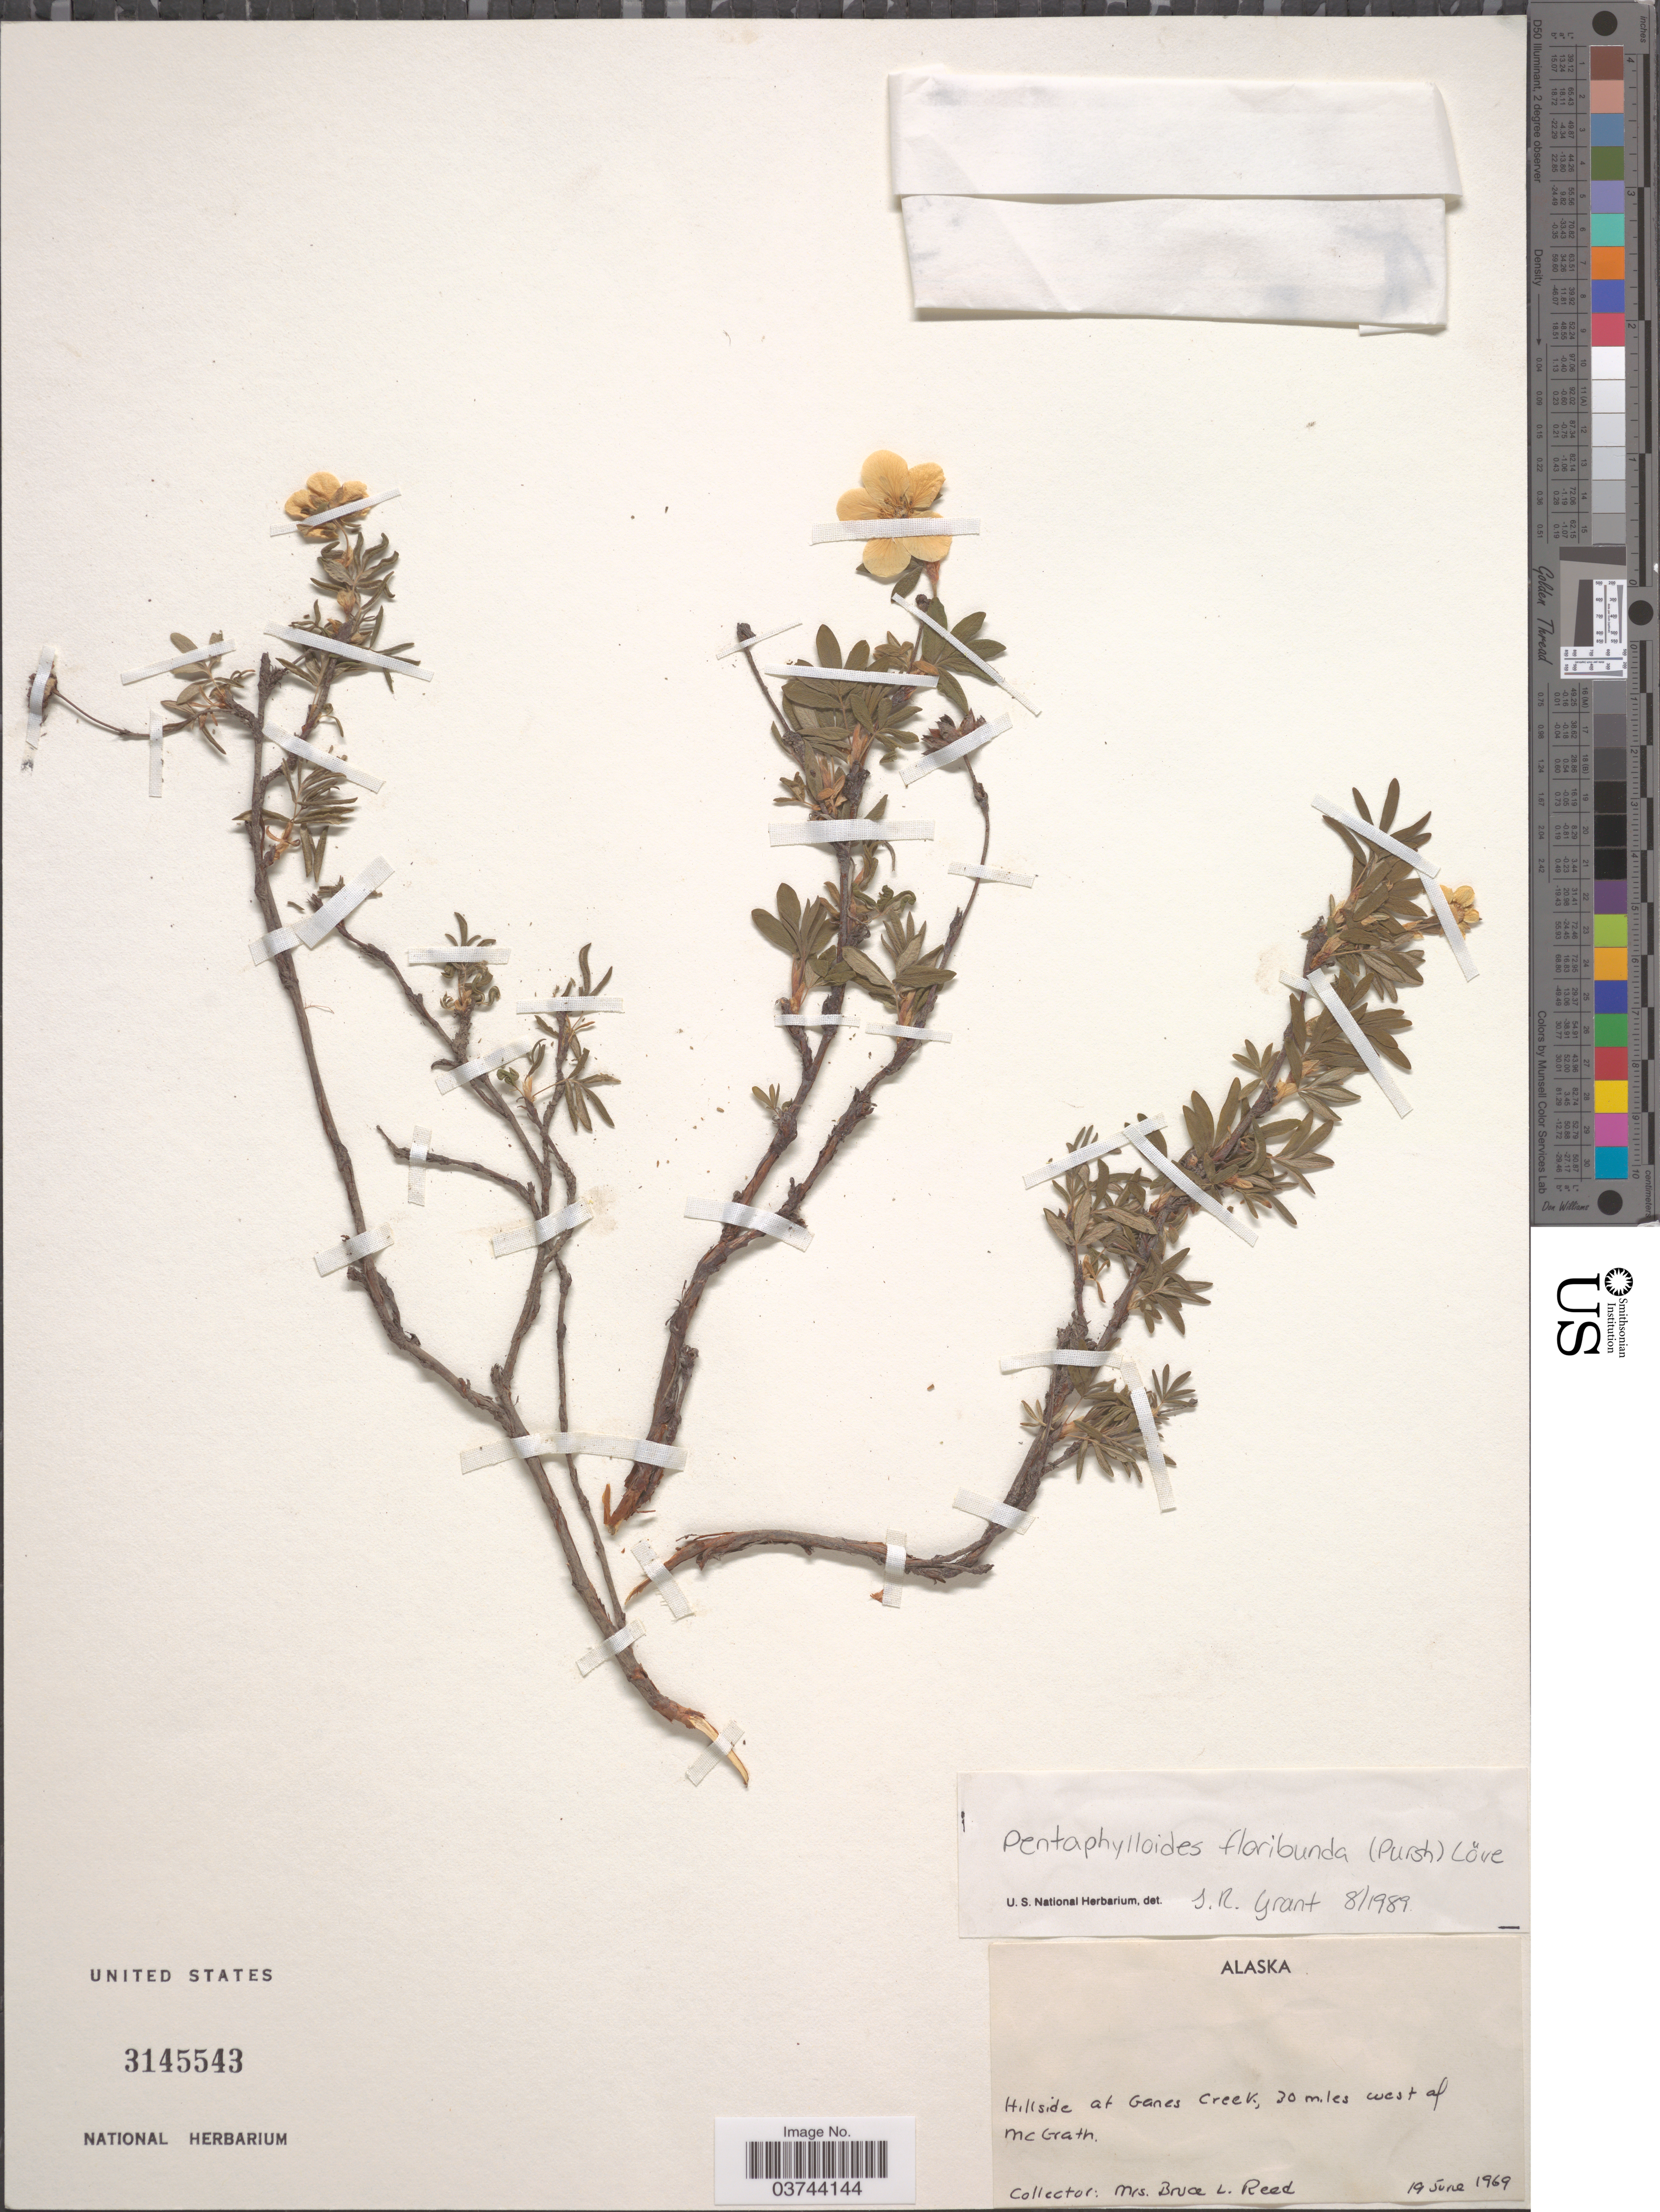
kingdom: Plantae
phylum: Tracheophyta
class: Magnoliopsida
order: Rosales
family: Rosaceae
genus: Dasiphora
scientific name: Dasiphora fruticosa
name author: (L.) Rydb.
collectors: B. Reed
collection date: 1969-06-19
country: United States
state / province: Alaska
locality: Hillside at Ganes Creek, 30 miles west of McGrath.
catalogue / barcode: US 3145543